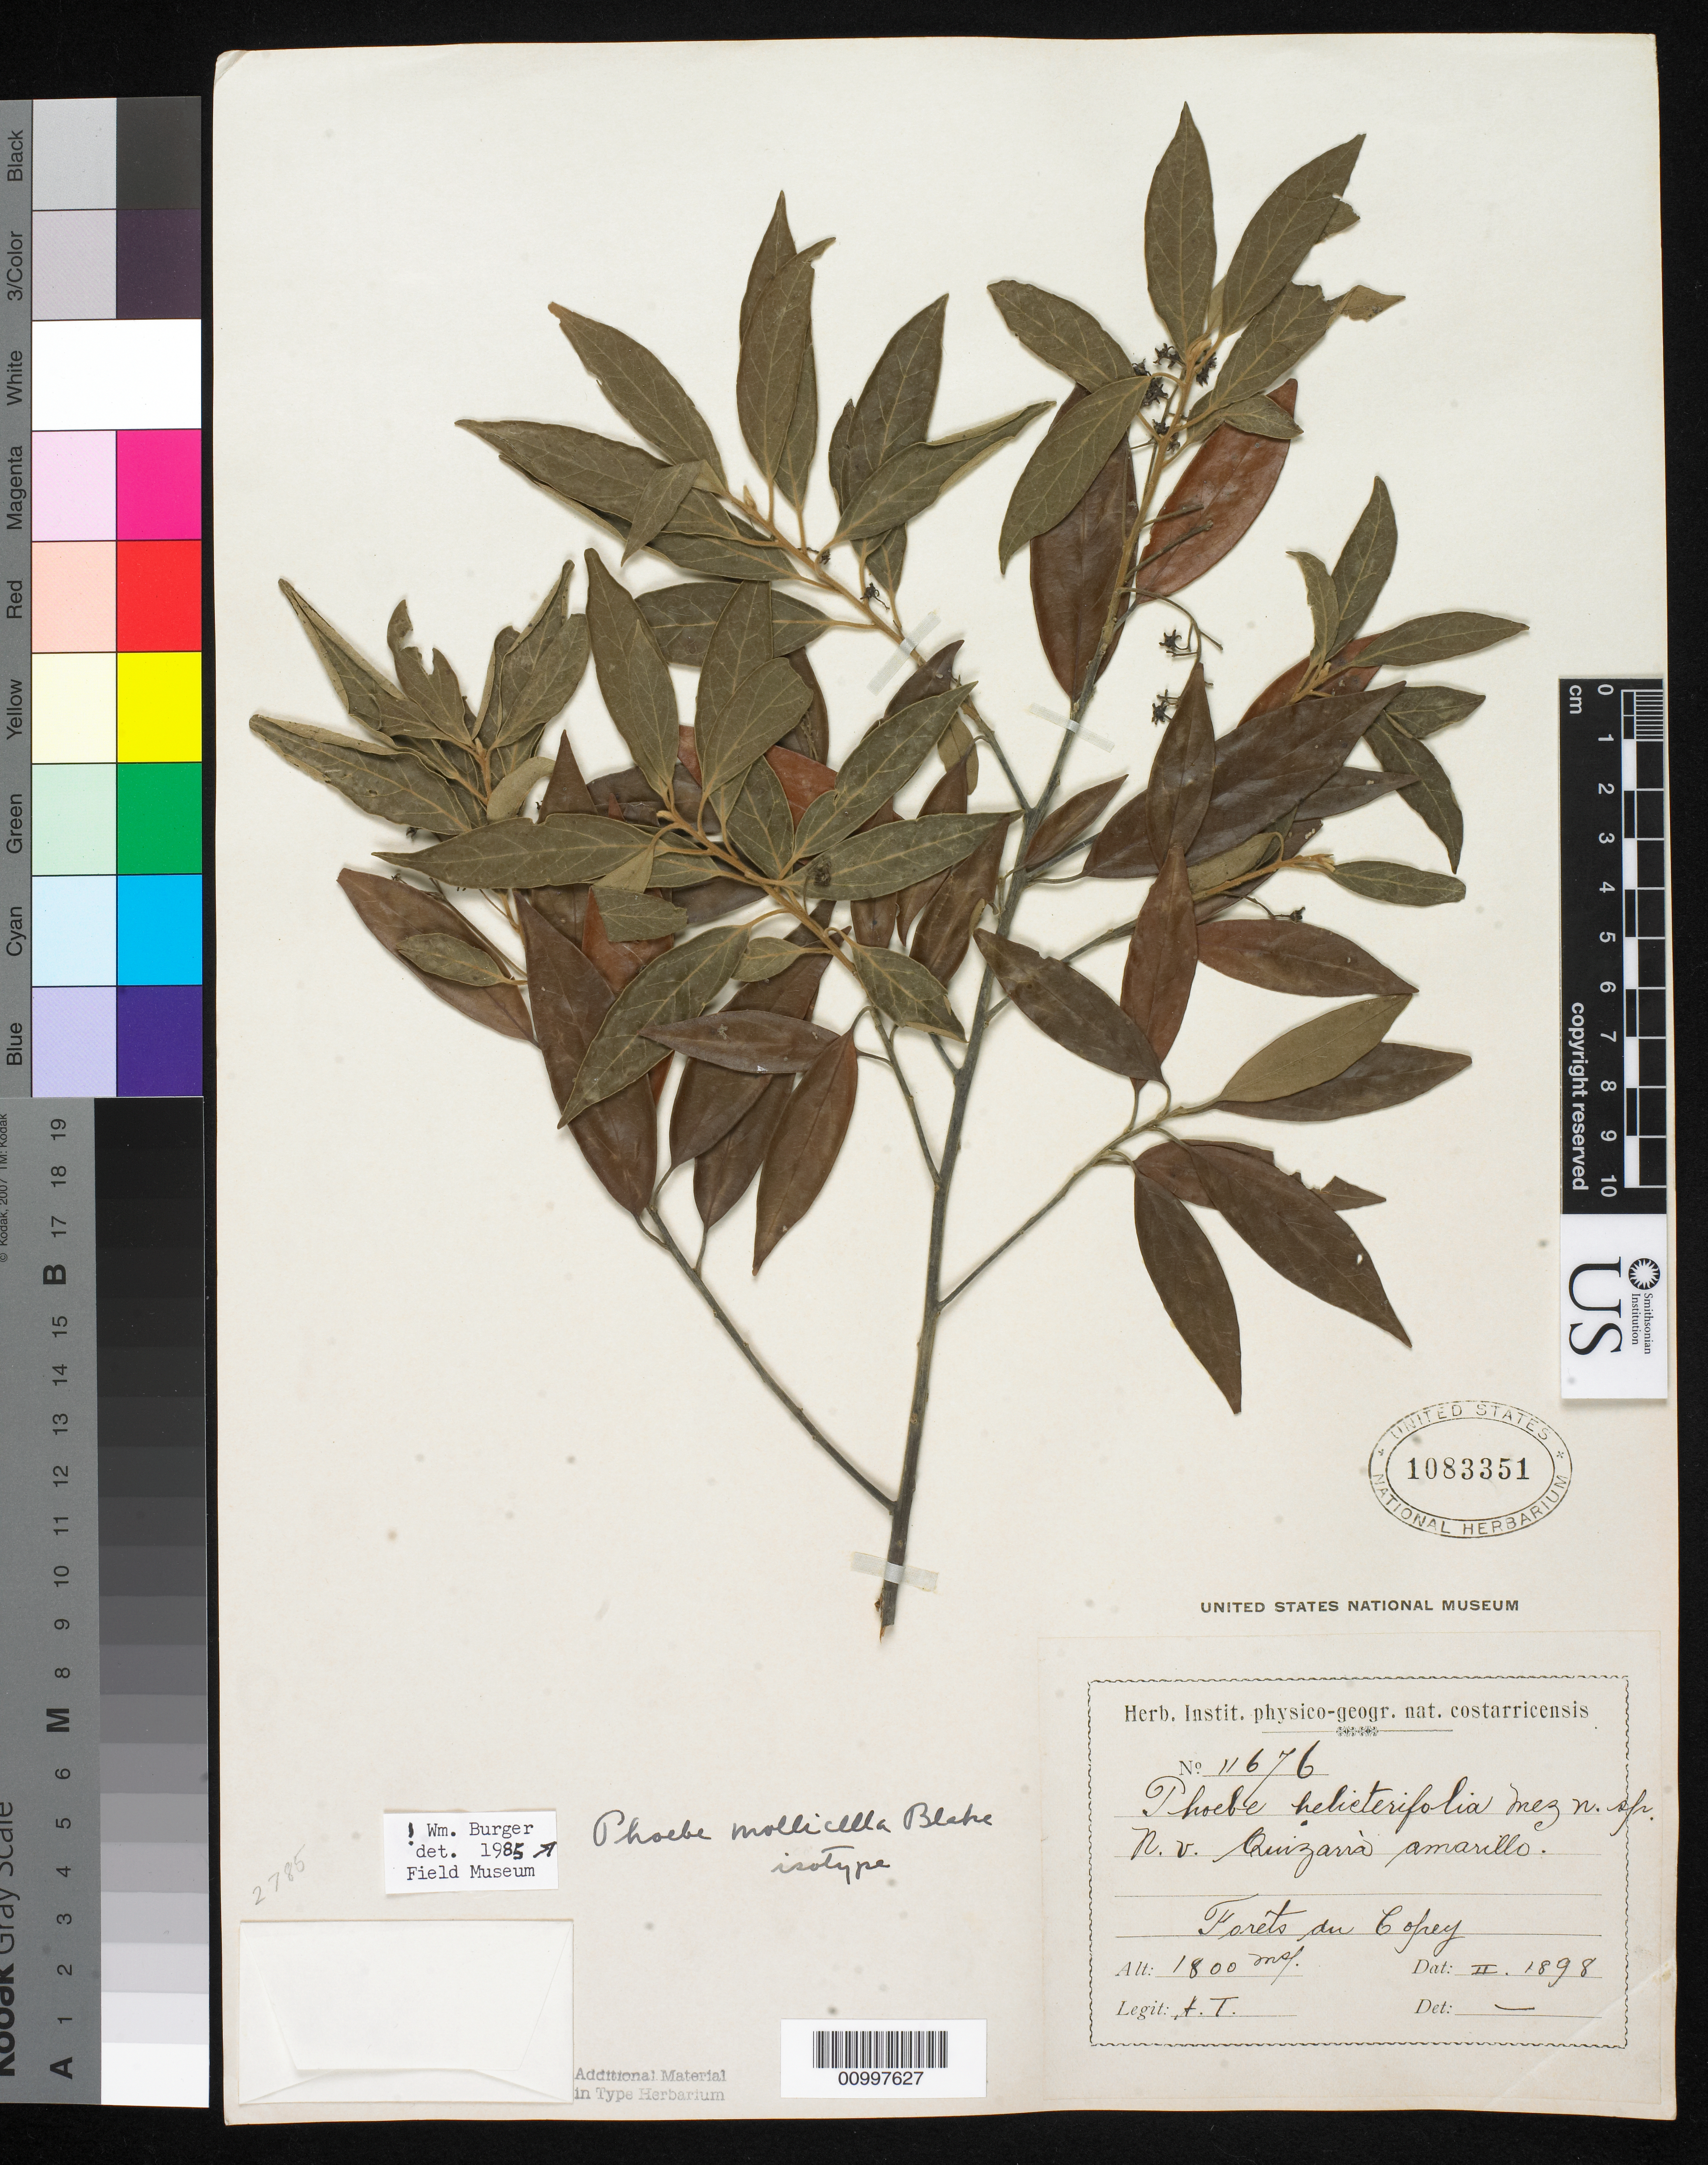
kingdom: Plantae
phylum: Tracheophyta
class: Magnoliopsida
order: Laurales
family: Lauraceae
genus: Phoebe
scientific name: Phoebe mollicella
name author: S.F. Blake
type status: Isotype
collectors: A. Tonduz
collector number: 11676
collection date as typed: Feb 1898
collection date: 1898-02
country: Costa Rica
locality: Forets du Copey.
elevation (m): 1800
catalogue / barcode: US 1083351